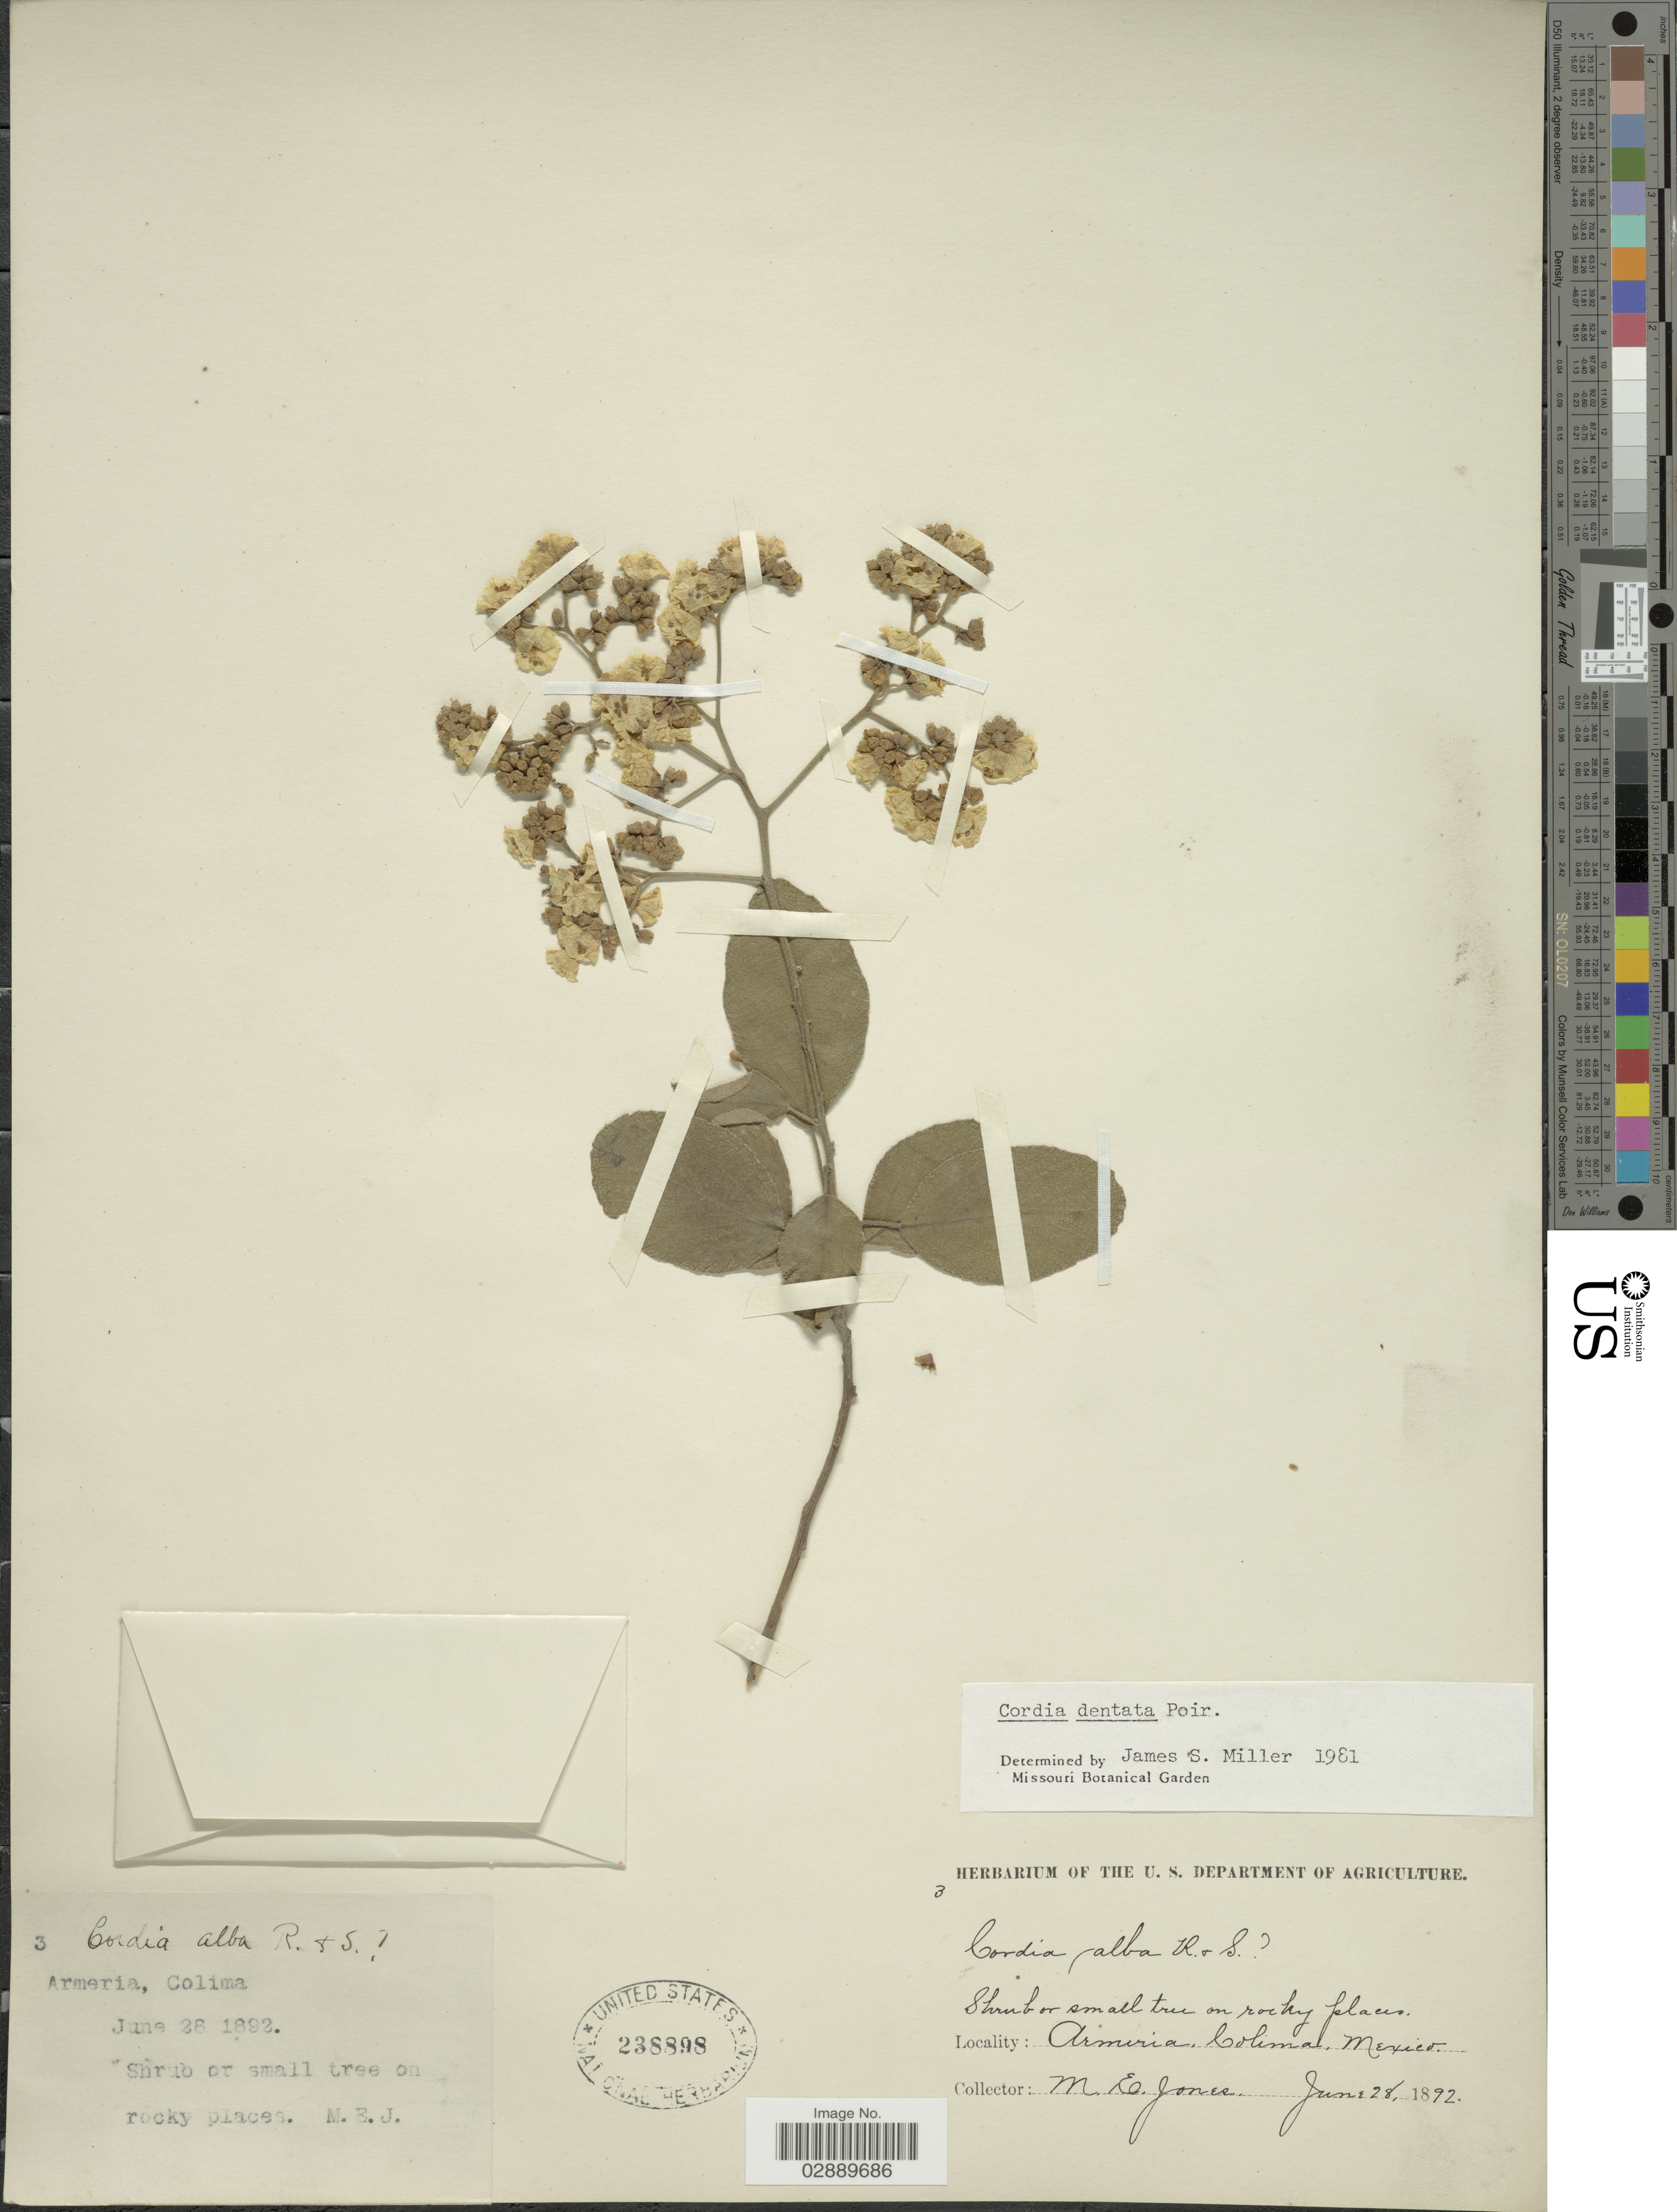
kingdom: Plantae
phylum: Tracheophyta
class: Magnoliopsida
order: Boraginales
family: Cordiaceae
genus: Cordia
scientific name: Cordia dentata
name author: Poir.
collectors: M. E. Jones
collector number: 3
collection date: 1892-06-28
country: Mexico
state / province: Colima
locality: Armeria.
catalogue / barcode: US 238898